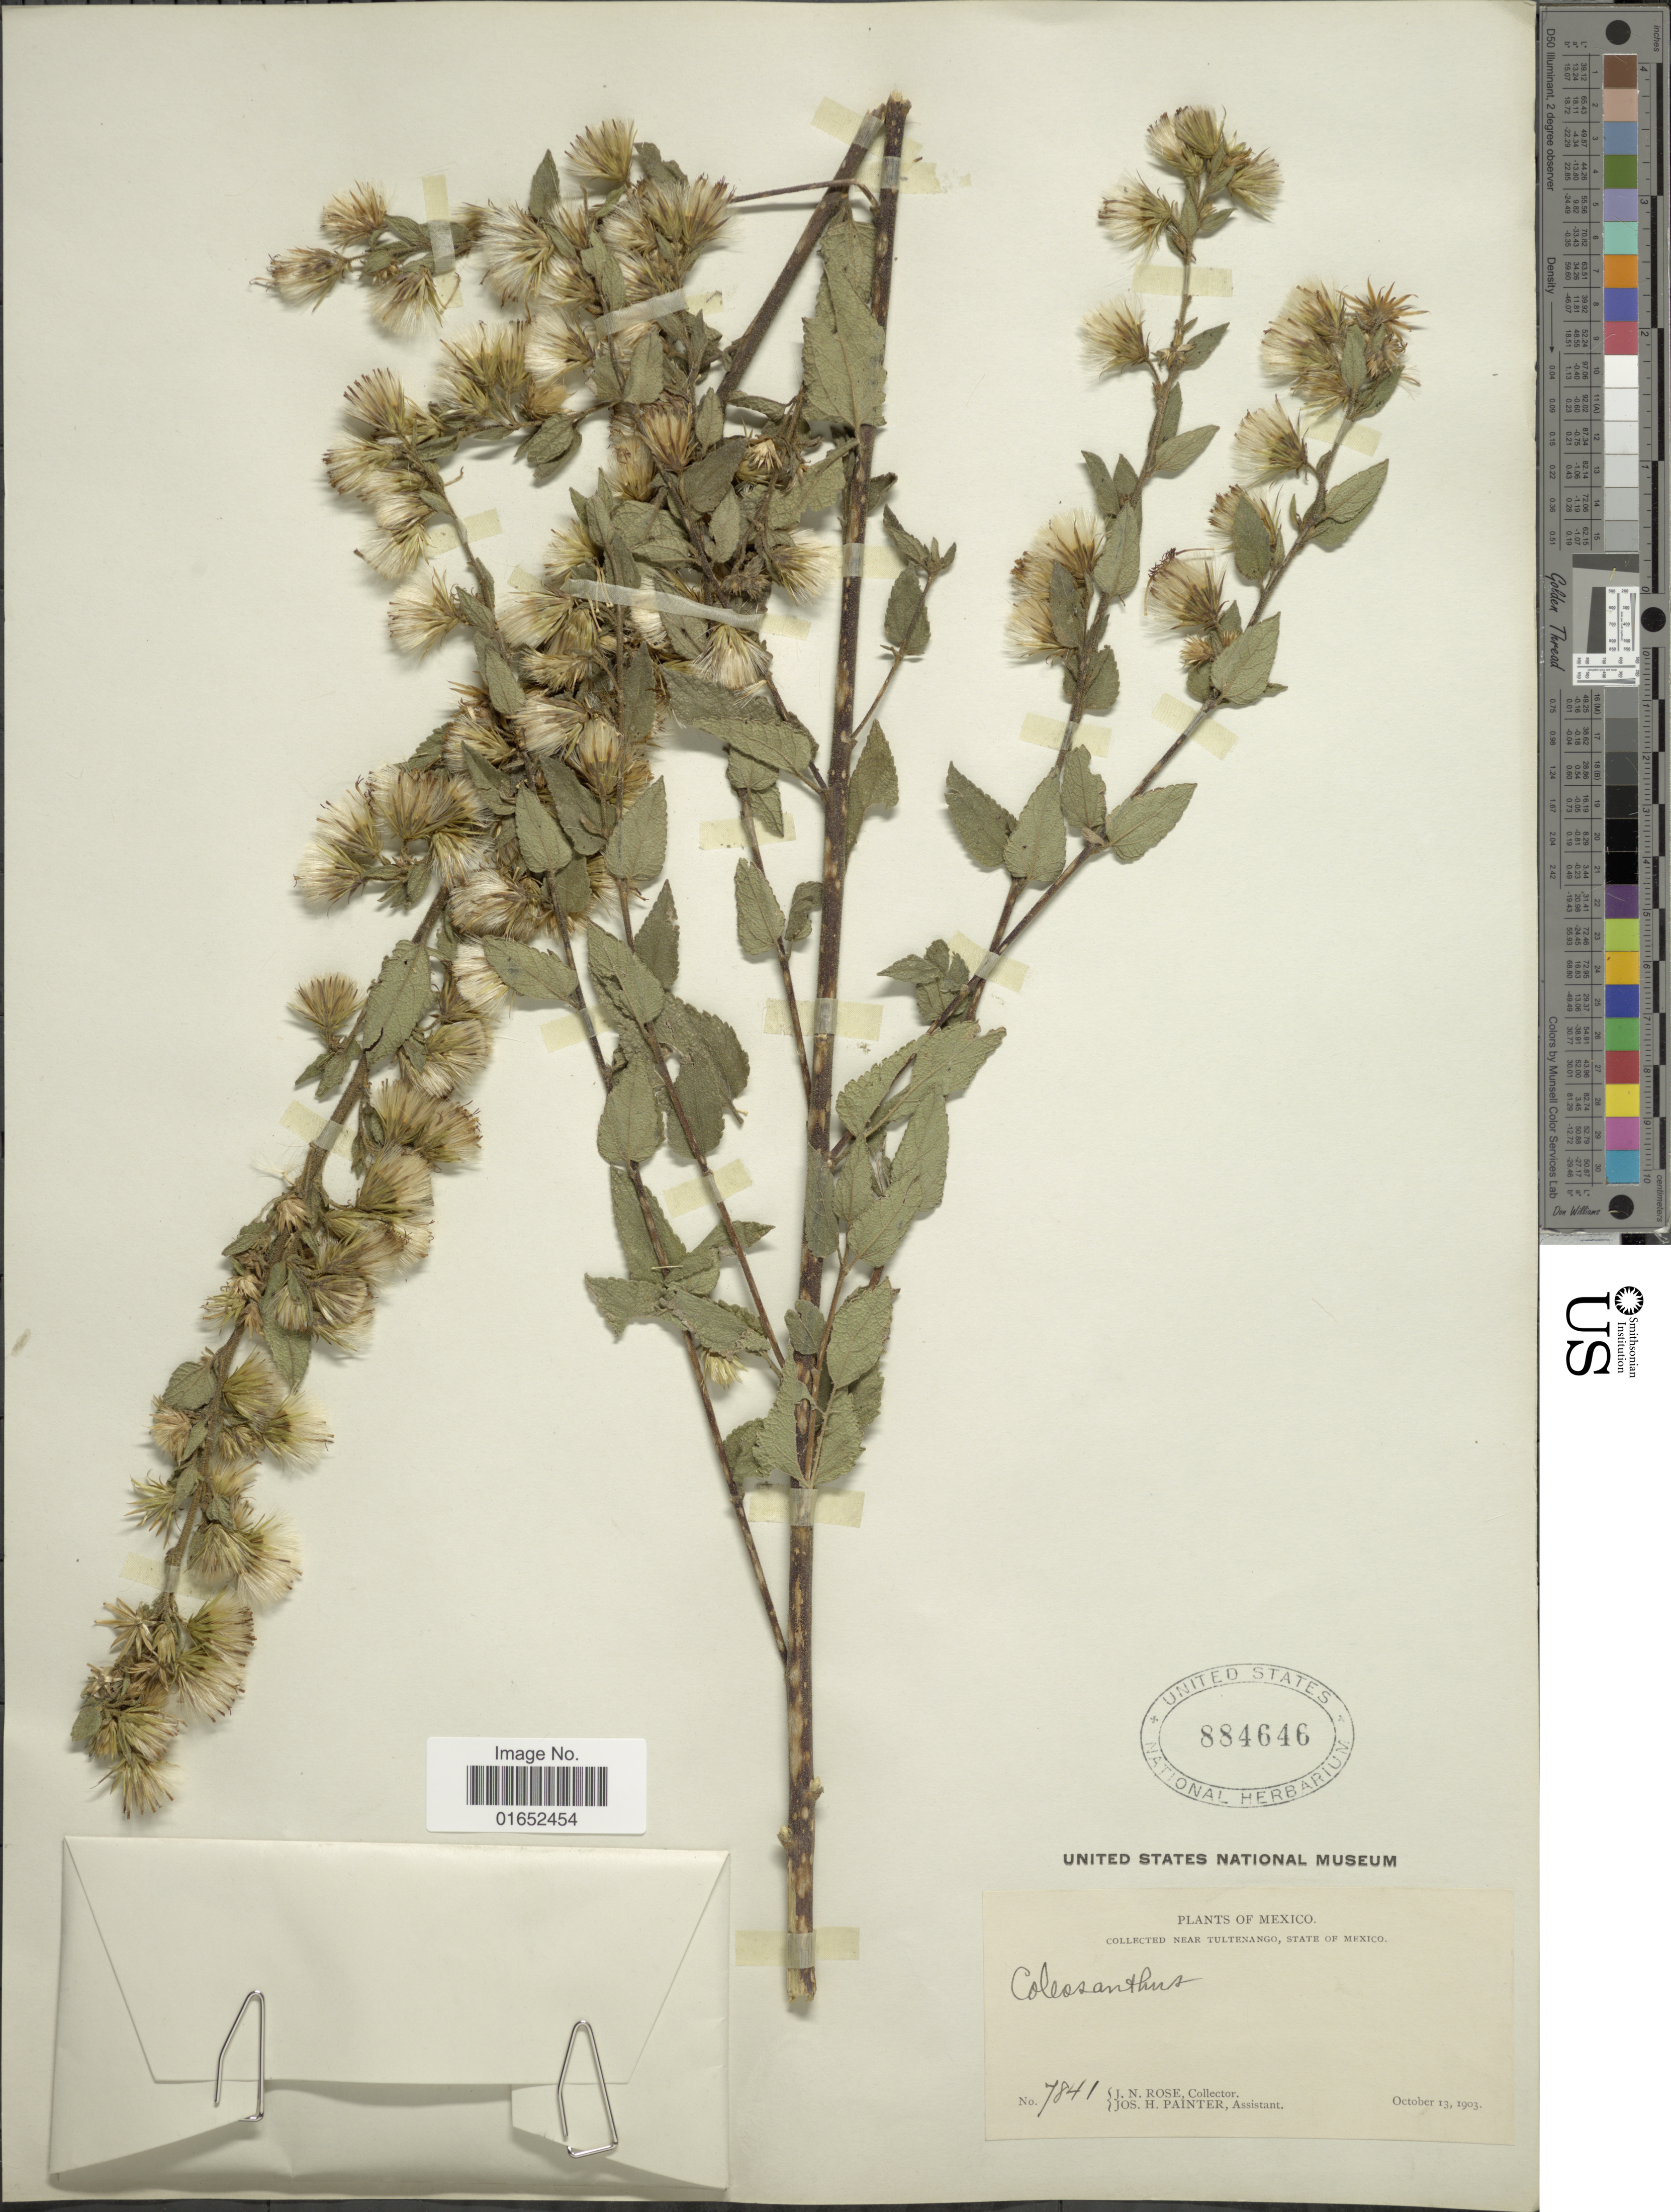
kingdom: Plantae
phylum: Tracheophyta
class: Magnoliopsida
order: Asterales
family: Asteraceae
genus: Brickellia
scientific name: Brickellia sp.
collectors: J. N. Rose & J. H. Painter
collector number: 7841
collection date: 1903-10-13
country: Mexico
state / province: México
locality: Near Tultenango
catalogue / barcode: US 884646